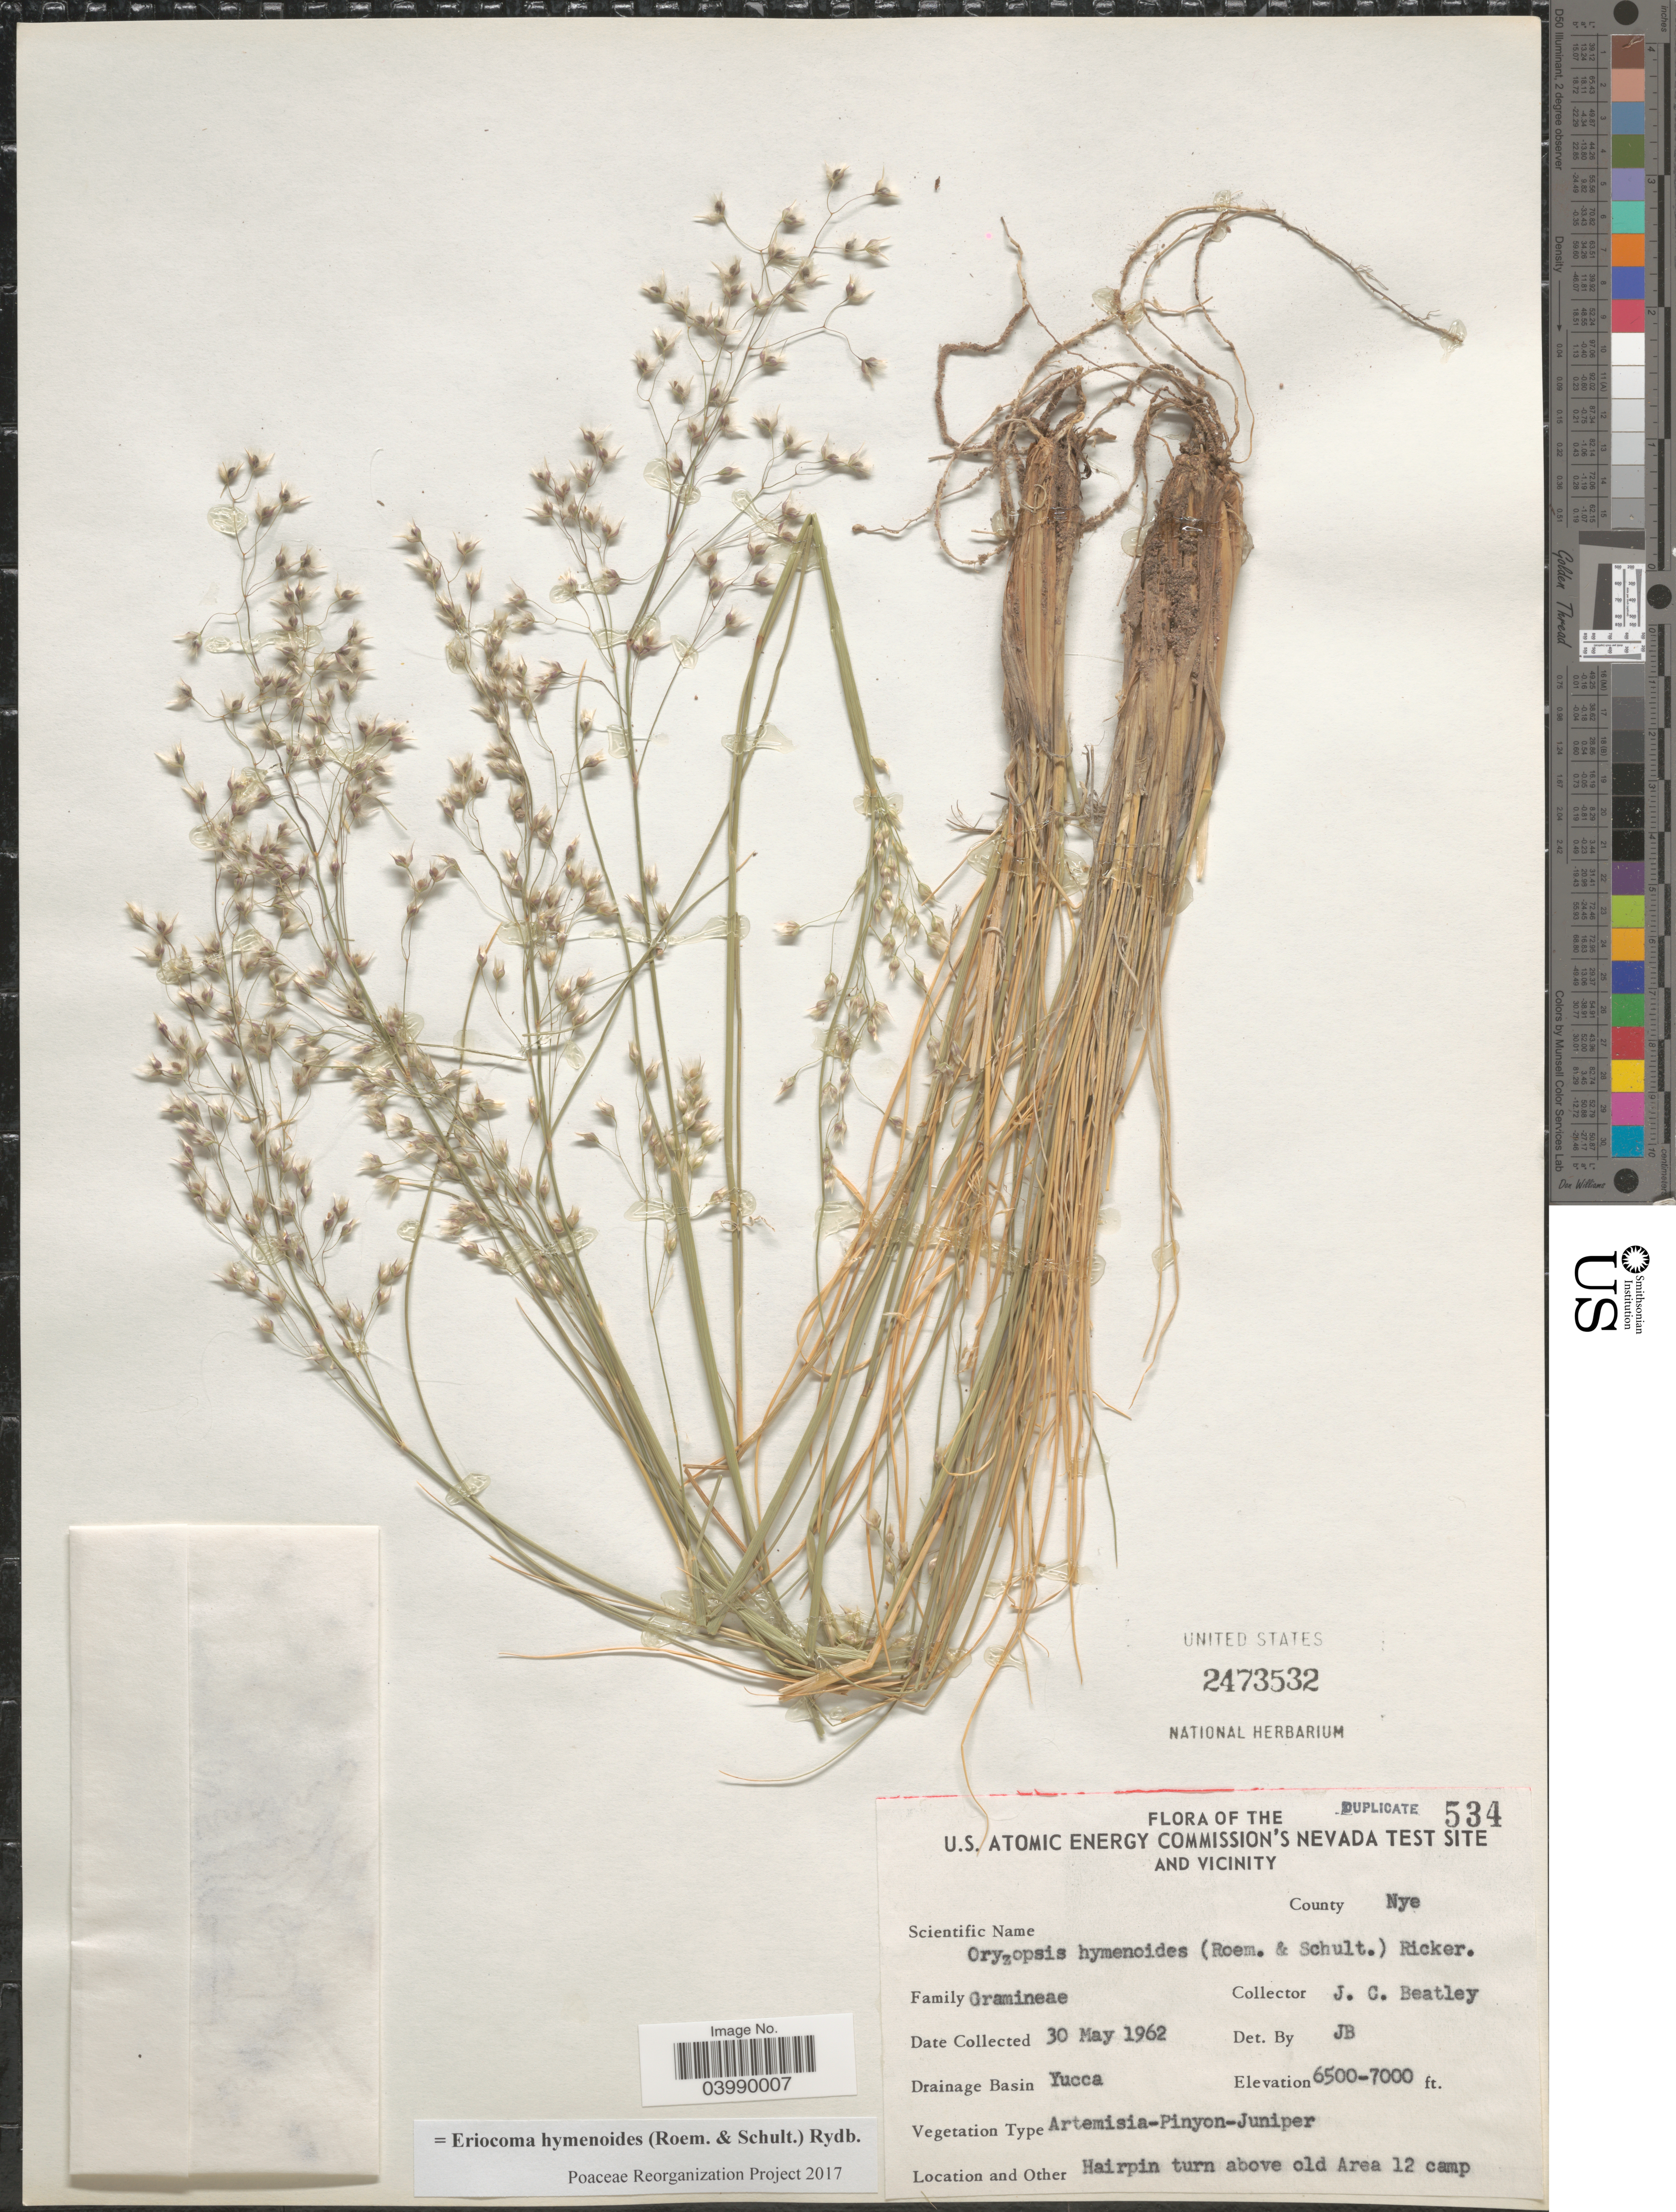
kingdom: Plantae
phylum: Tracheophyta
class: Liliopsida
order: Poales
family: Poaceae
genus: Eriocoma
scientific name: Eriocoma hymenoides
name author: (Roem. & Schult.) Rydb.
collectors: J. C. Beatley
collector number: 534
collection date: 1962-05-30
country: United States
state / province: Nevada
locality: The U.S. Atomic Energy Commission's Nevada Test Site and Vicinity. County Nye. Drainage Basin Yucca. Hairpin turn above old Area 12 camp.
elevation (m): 1981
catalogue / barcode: US 2473532